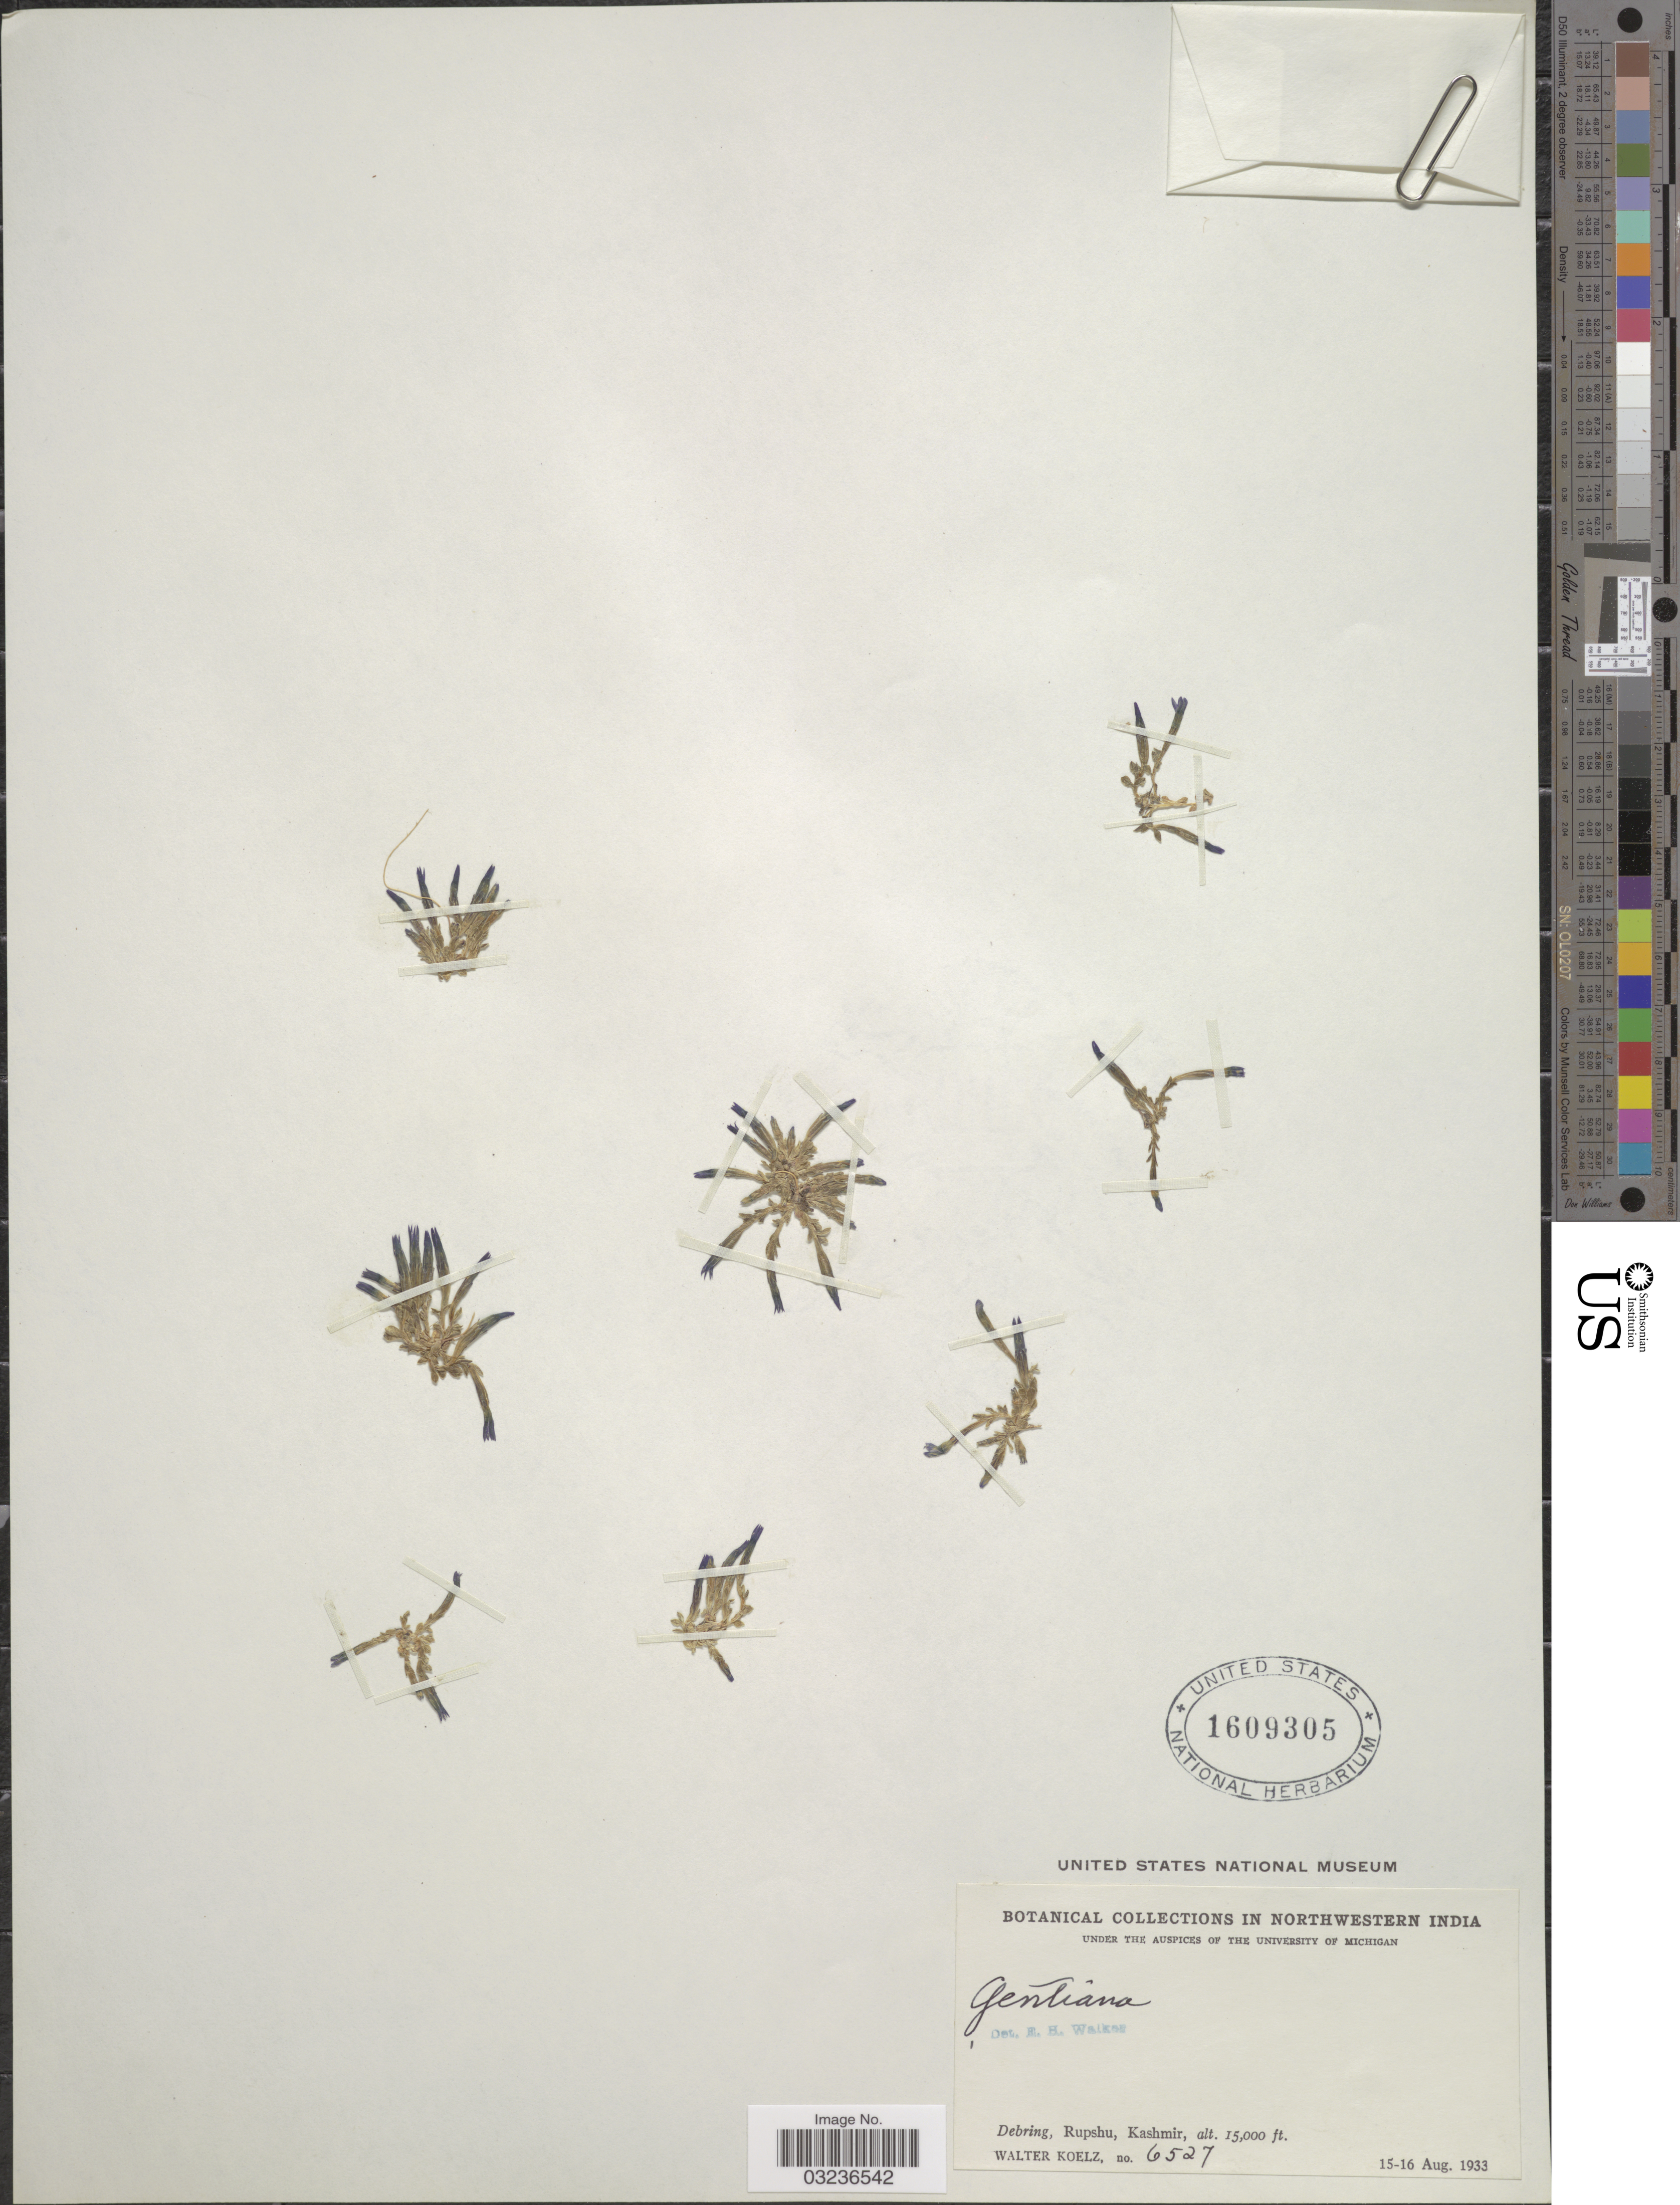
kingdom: Plantae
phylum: Tracheophyta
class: Magnoliopsida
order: Gentianales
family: Gentianaceae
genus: Gentiana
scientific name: Gentiana crassuloides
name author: Bureau & Franch.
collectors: W. N. Koelz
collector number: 6527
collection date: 1933-08-15/1933-08-16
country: India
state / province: Jammu and Kashmir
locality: Northwestern India. Debring, Rupshu, Kashmir.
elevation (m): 4572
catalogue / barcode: US 1609305